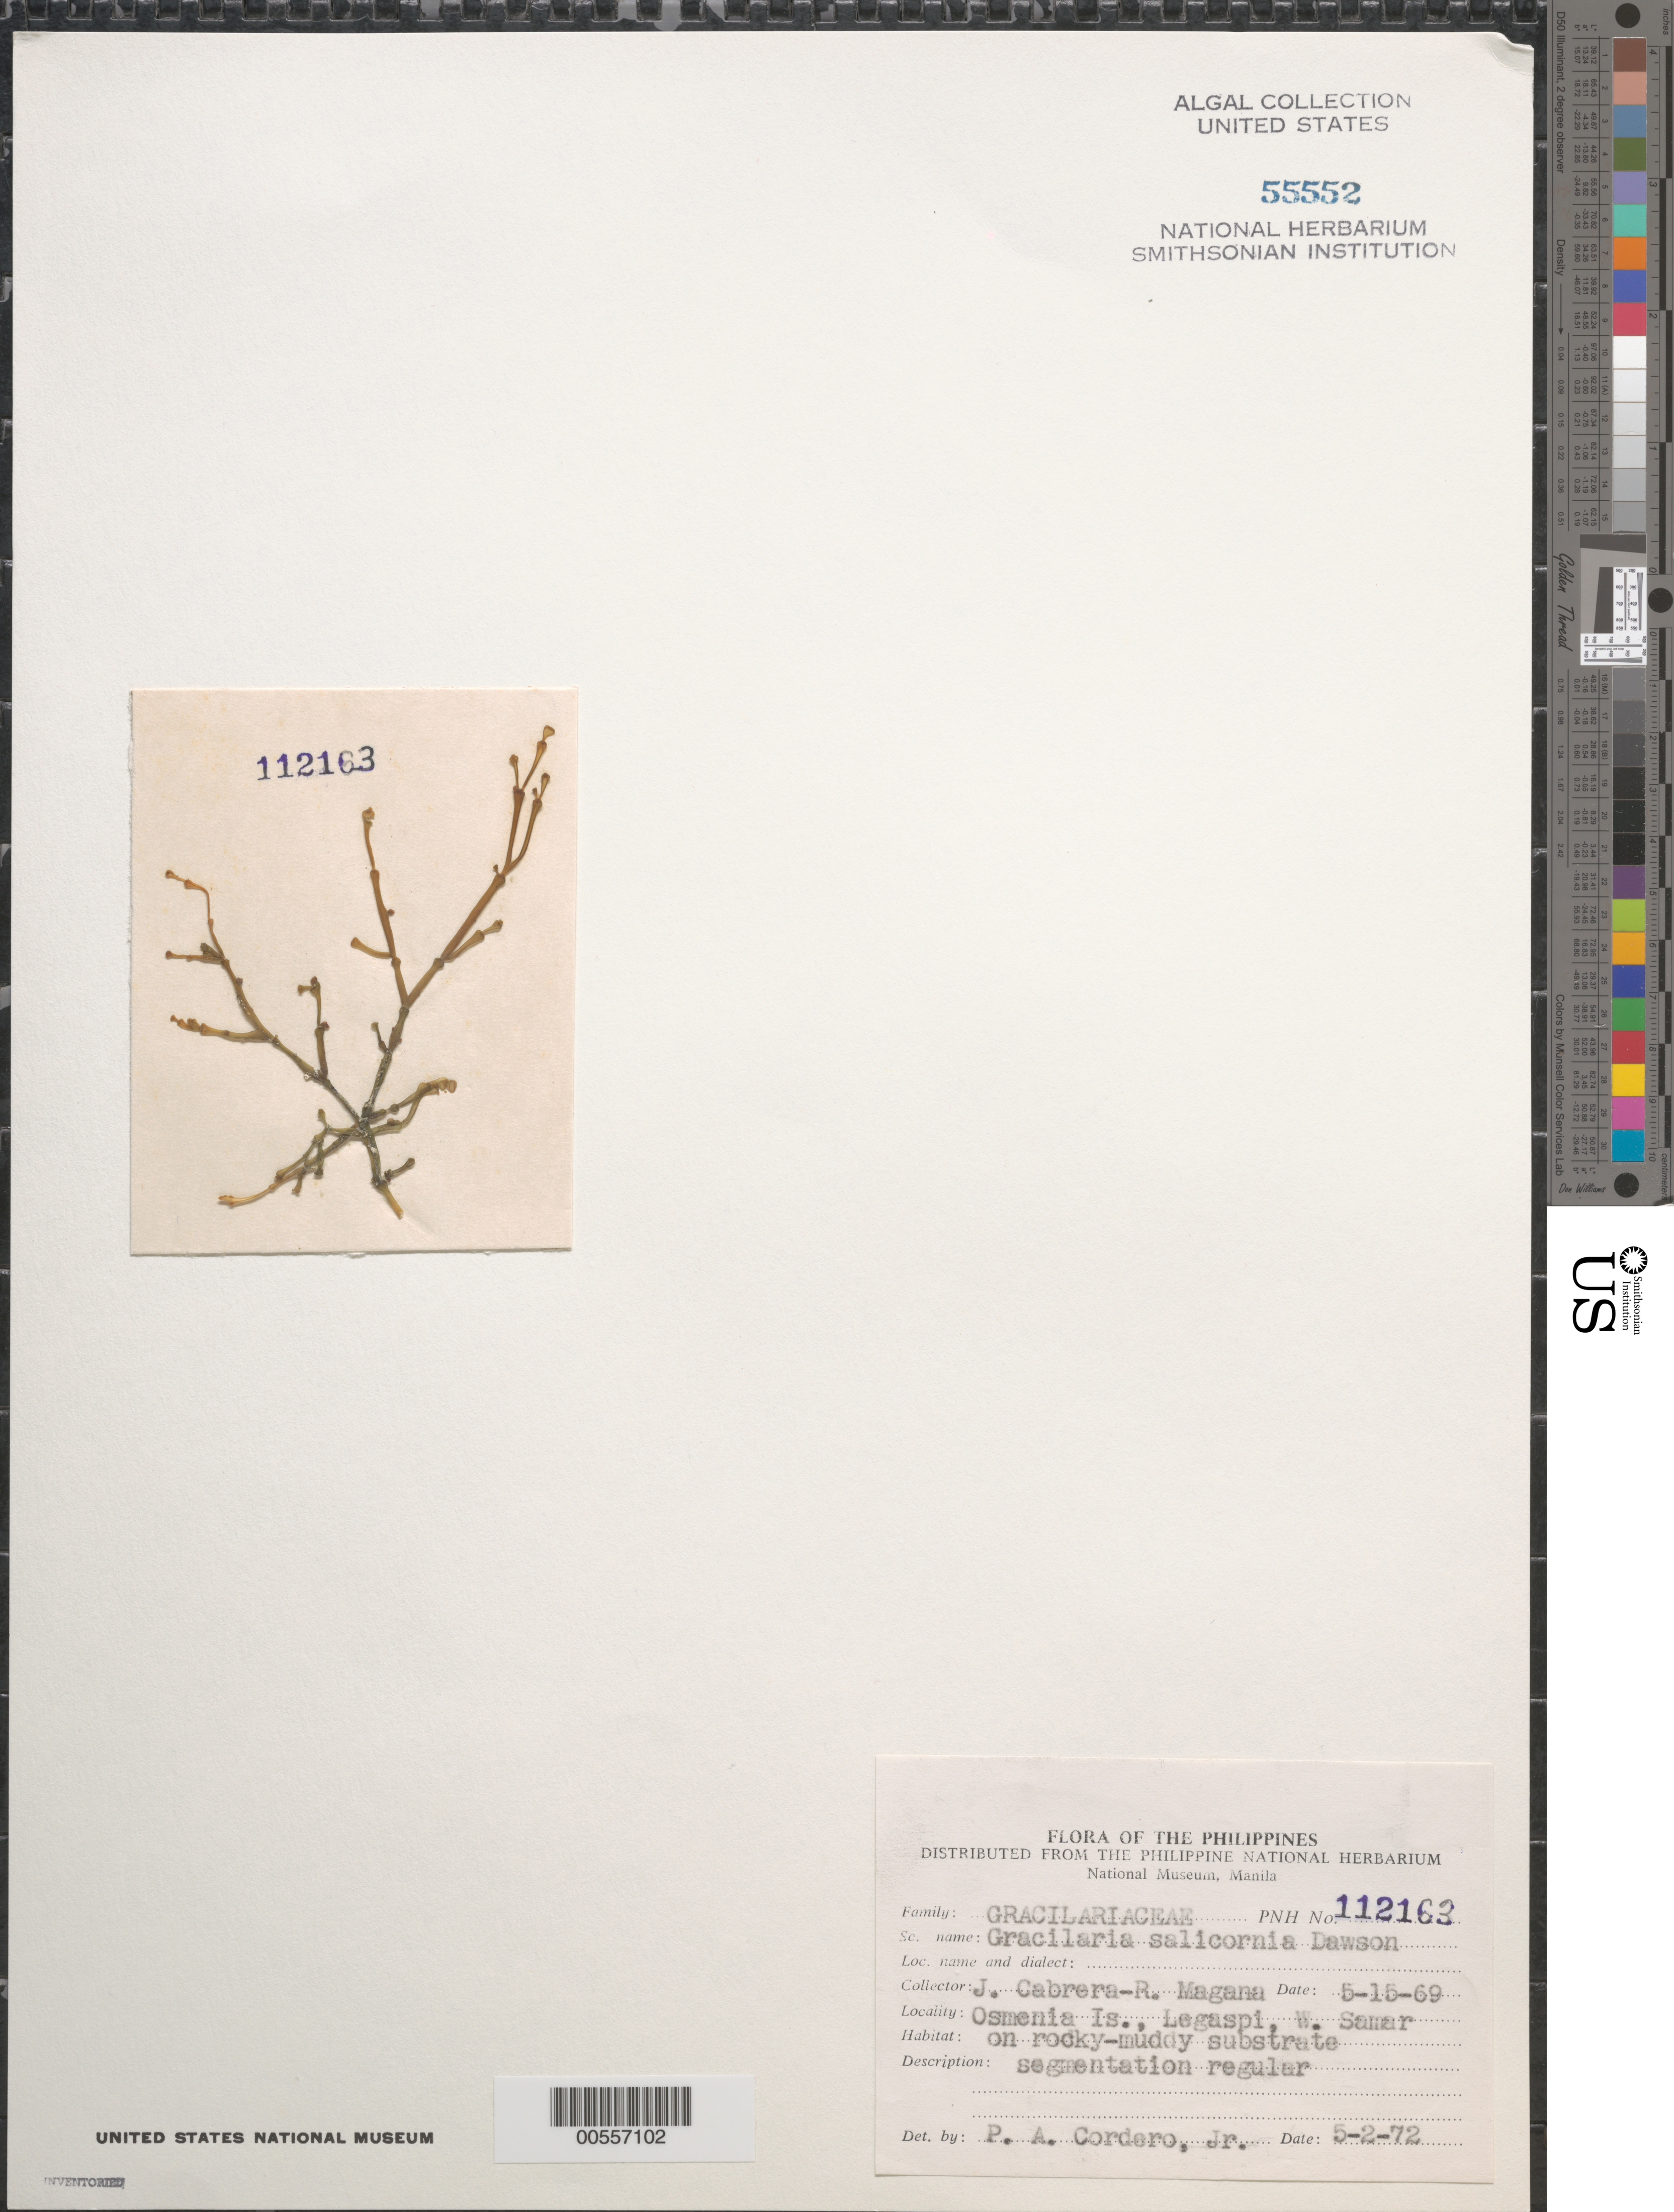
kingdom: Plantae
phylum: Rhodophyta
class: Florideophyceae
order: Gracilariales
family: Gracilariaceae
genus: Gracilaria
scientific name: Gracilaria salicornia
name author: (C. Agardh) E.Y. Dawson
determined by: Cordero, P. A., Jr.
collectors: J. Cabrera & R. Magana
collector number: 112163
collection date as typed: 15 May 1969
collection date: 1969-05-15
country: Philippines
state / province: Eastern Visayas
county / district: Western Samar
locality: Osmenia island, legaspi, west samar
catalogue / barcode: US 55552